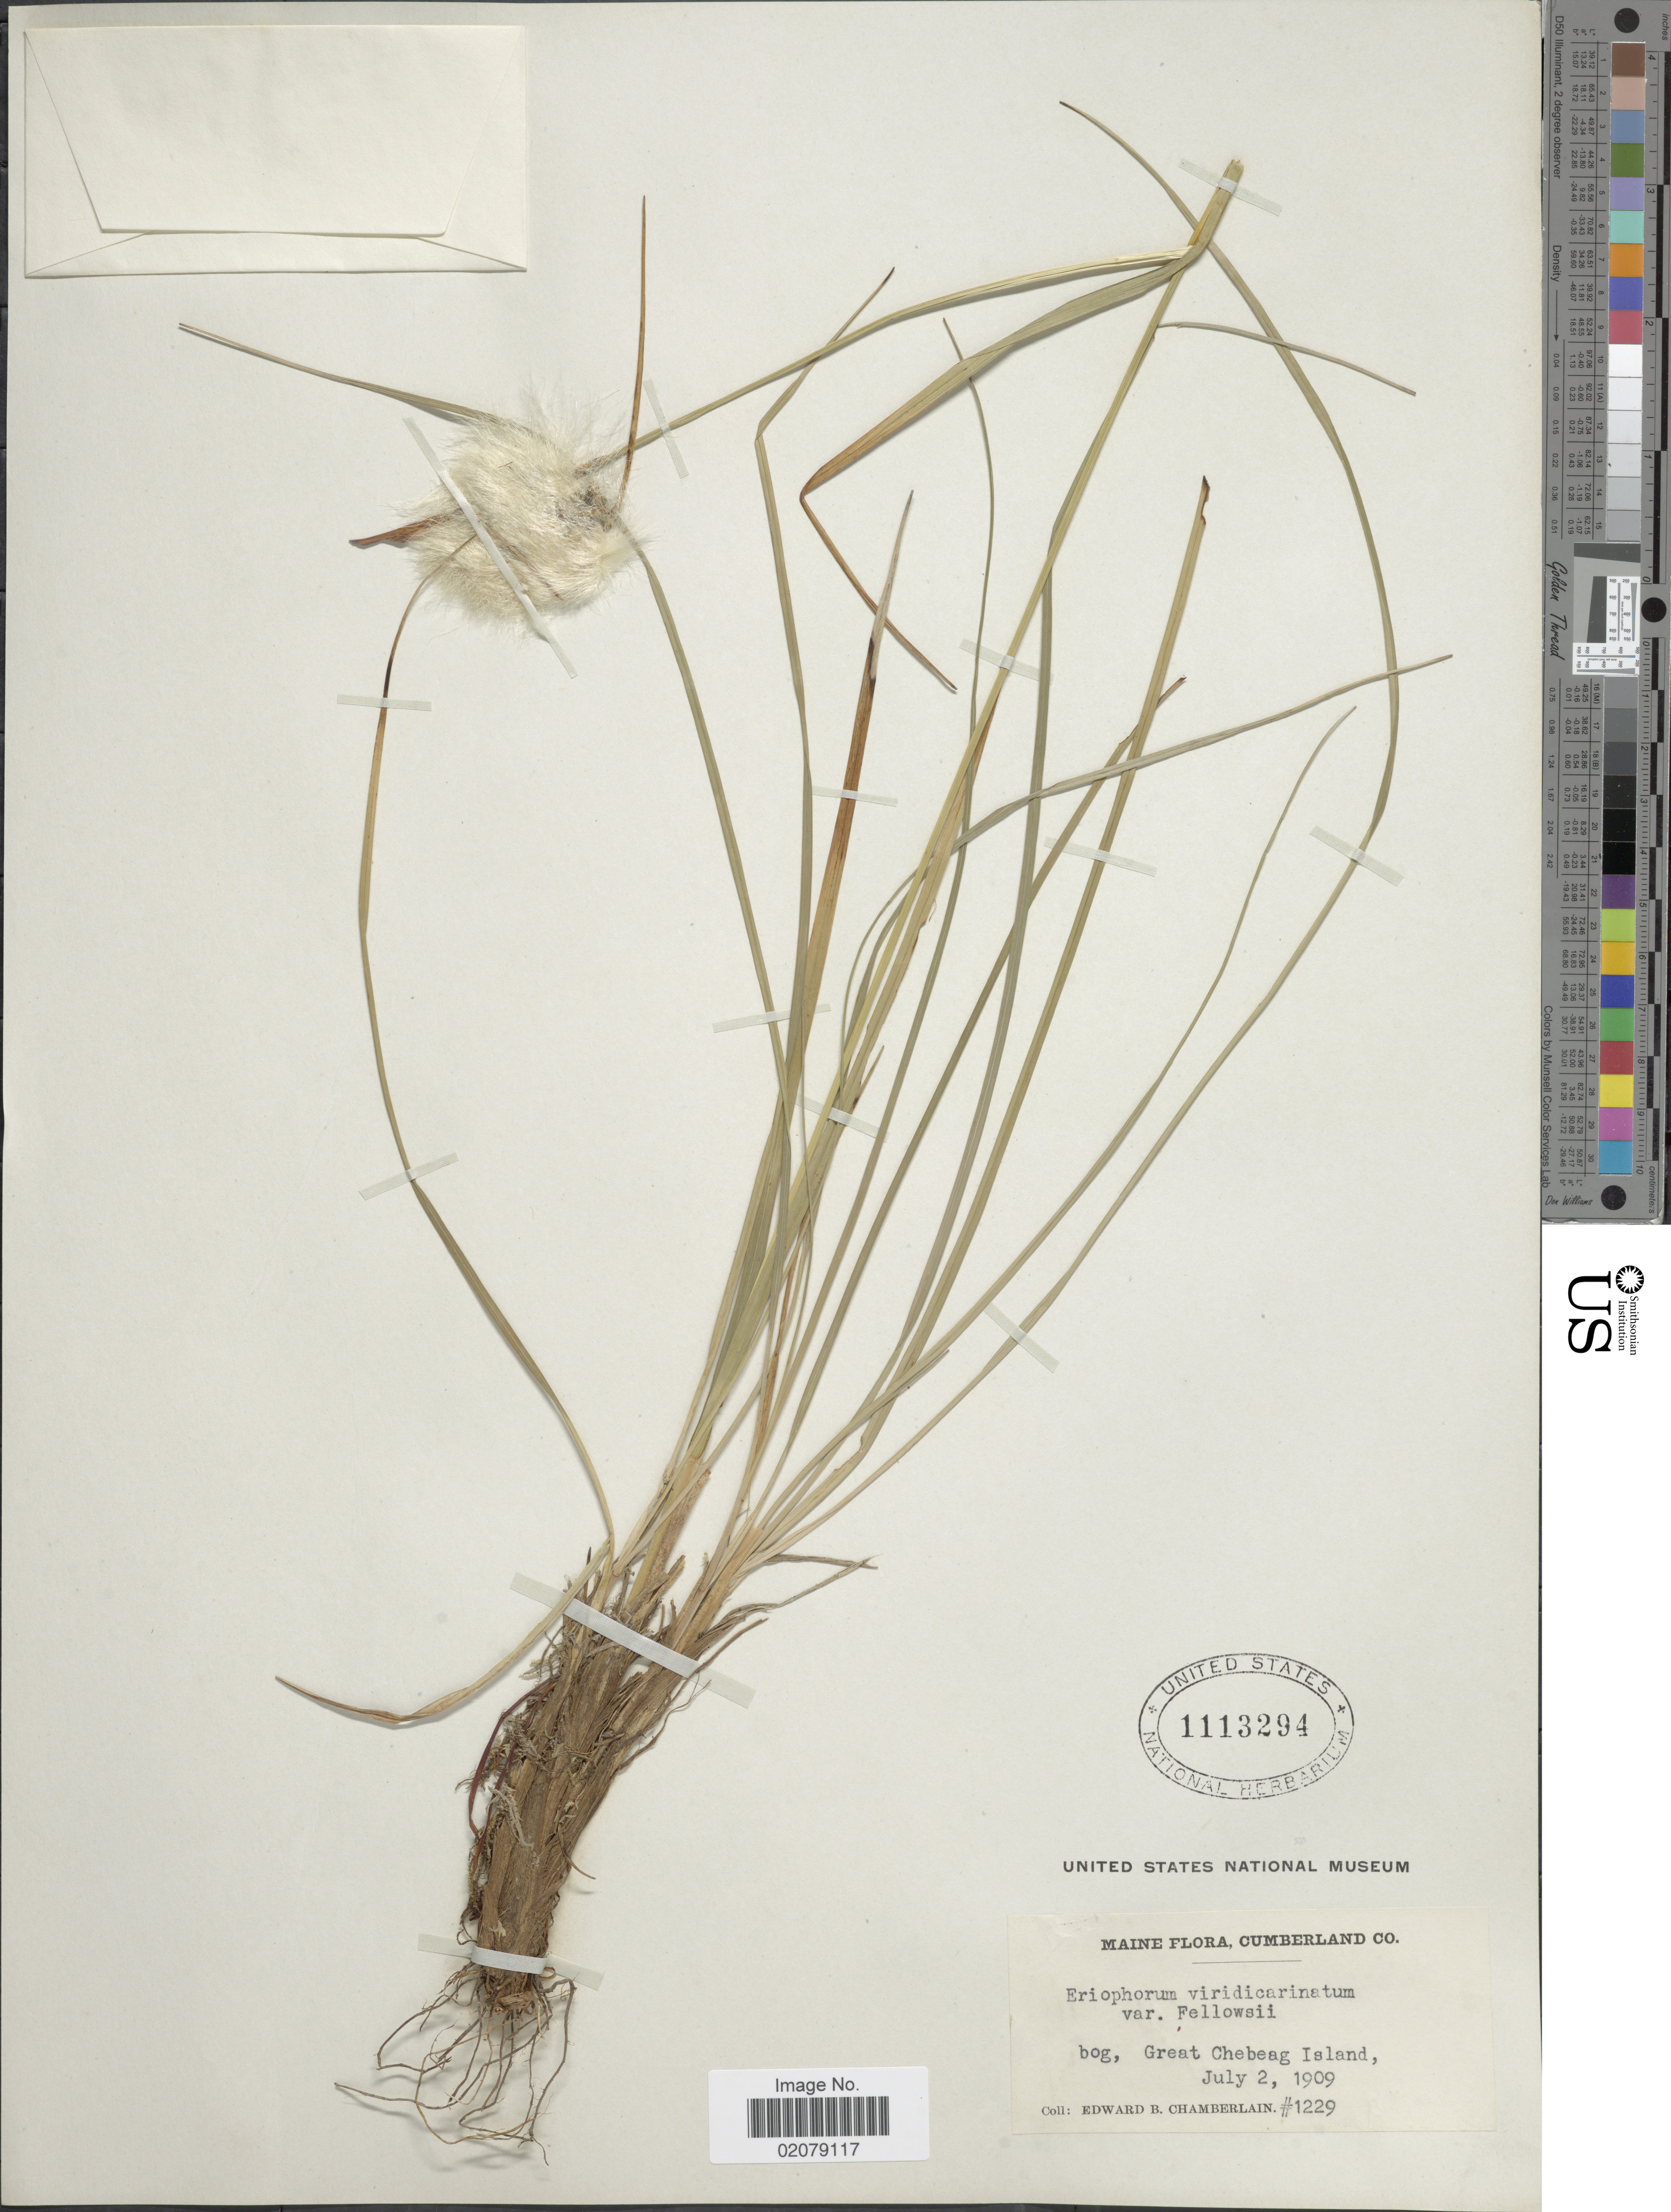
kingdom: Plantae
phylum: Tracheophyta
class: Liliopsida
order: Poales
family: Cyperaceae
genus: Eriophorum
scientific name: Eriophorum viridicarinatum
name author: (Englem.) Fernald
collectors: E. Chamberlain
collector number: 1229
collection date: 1909-07-02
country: United States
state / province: Maine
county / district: Cumberland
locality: Cumberland, Great Chebeag Island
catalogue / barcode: US 1113294